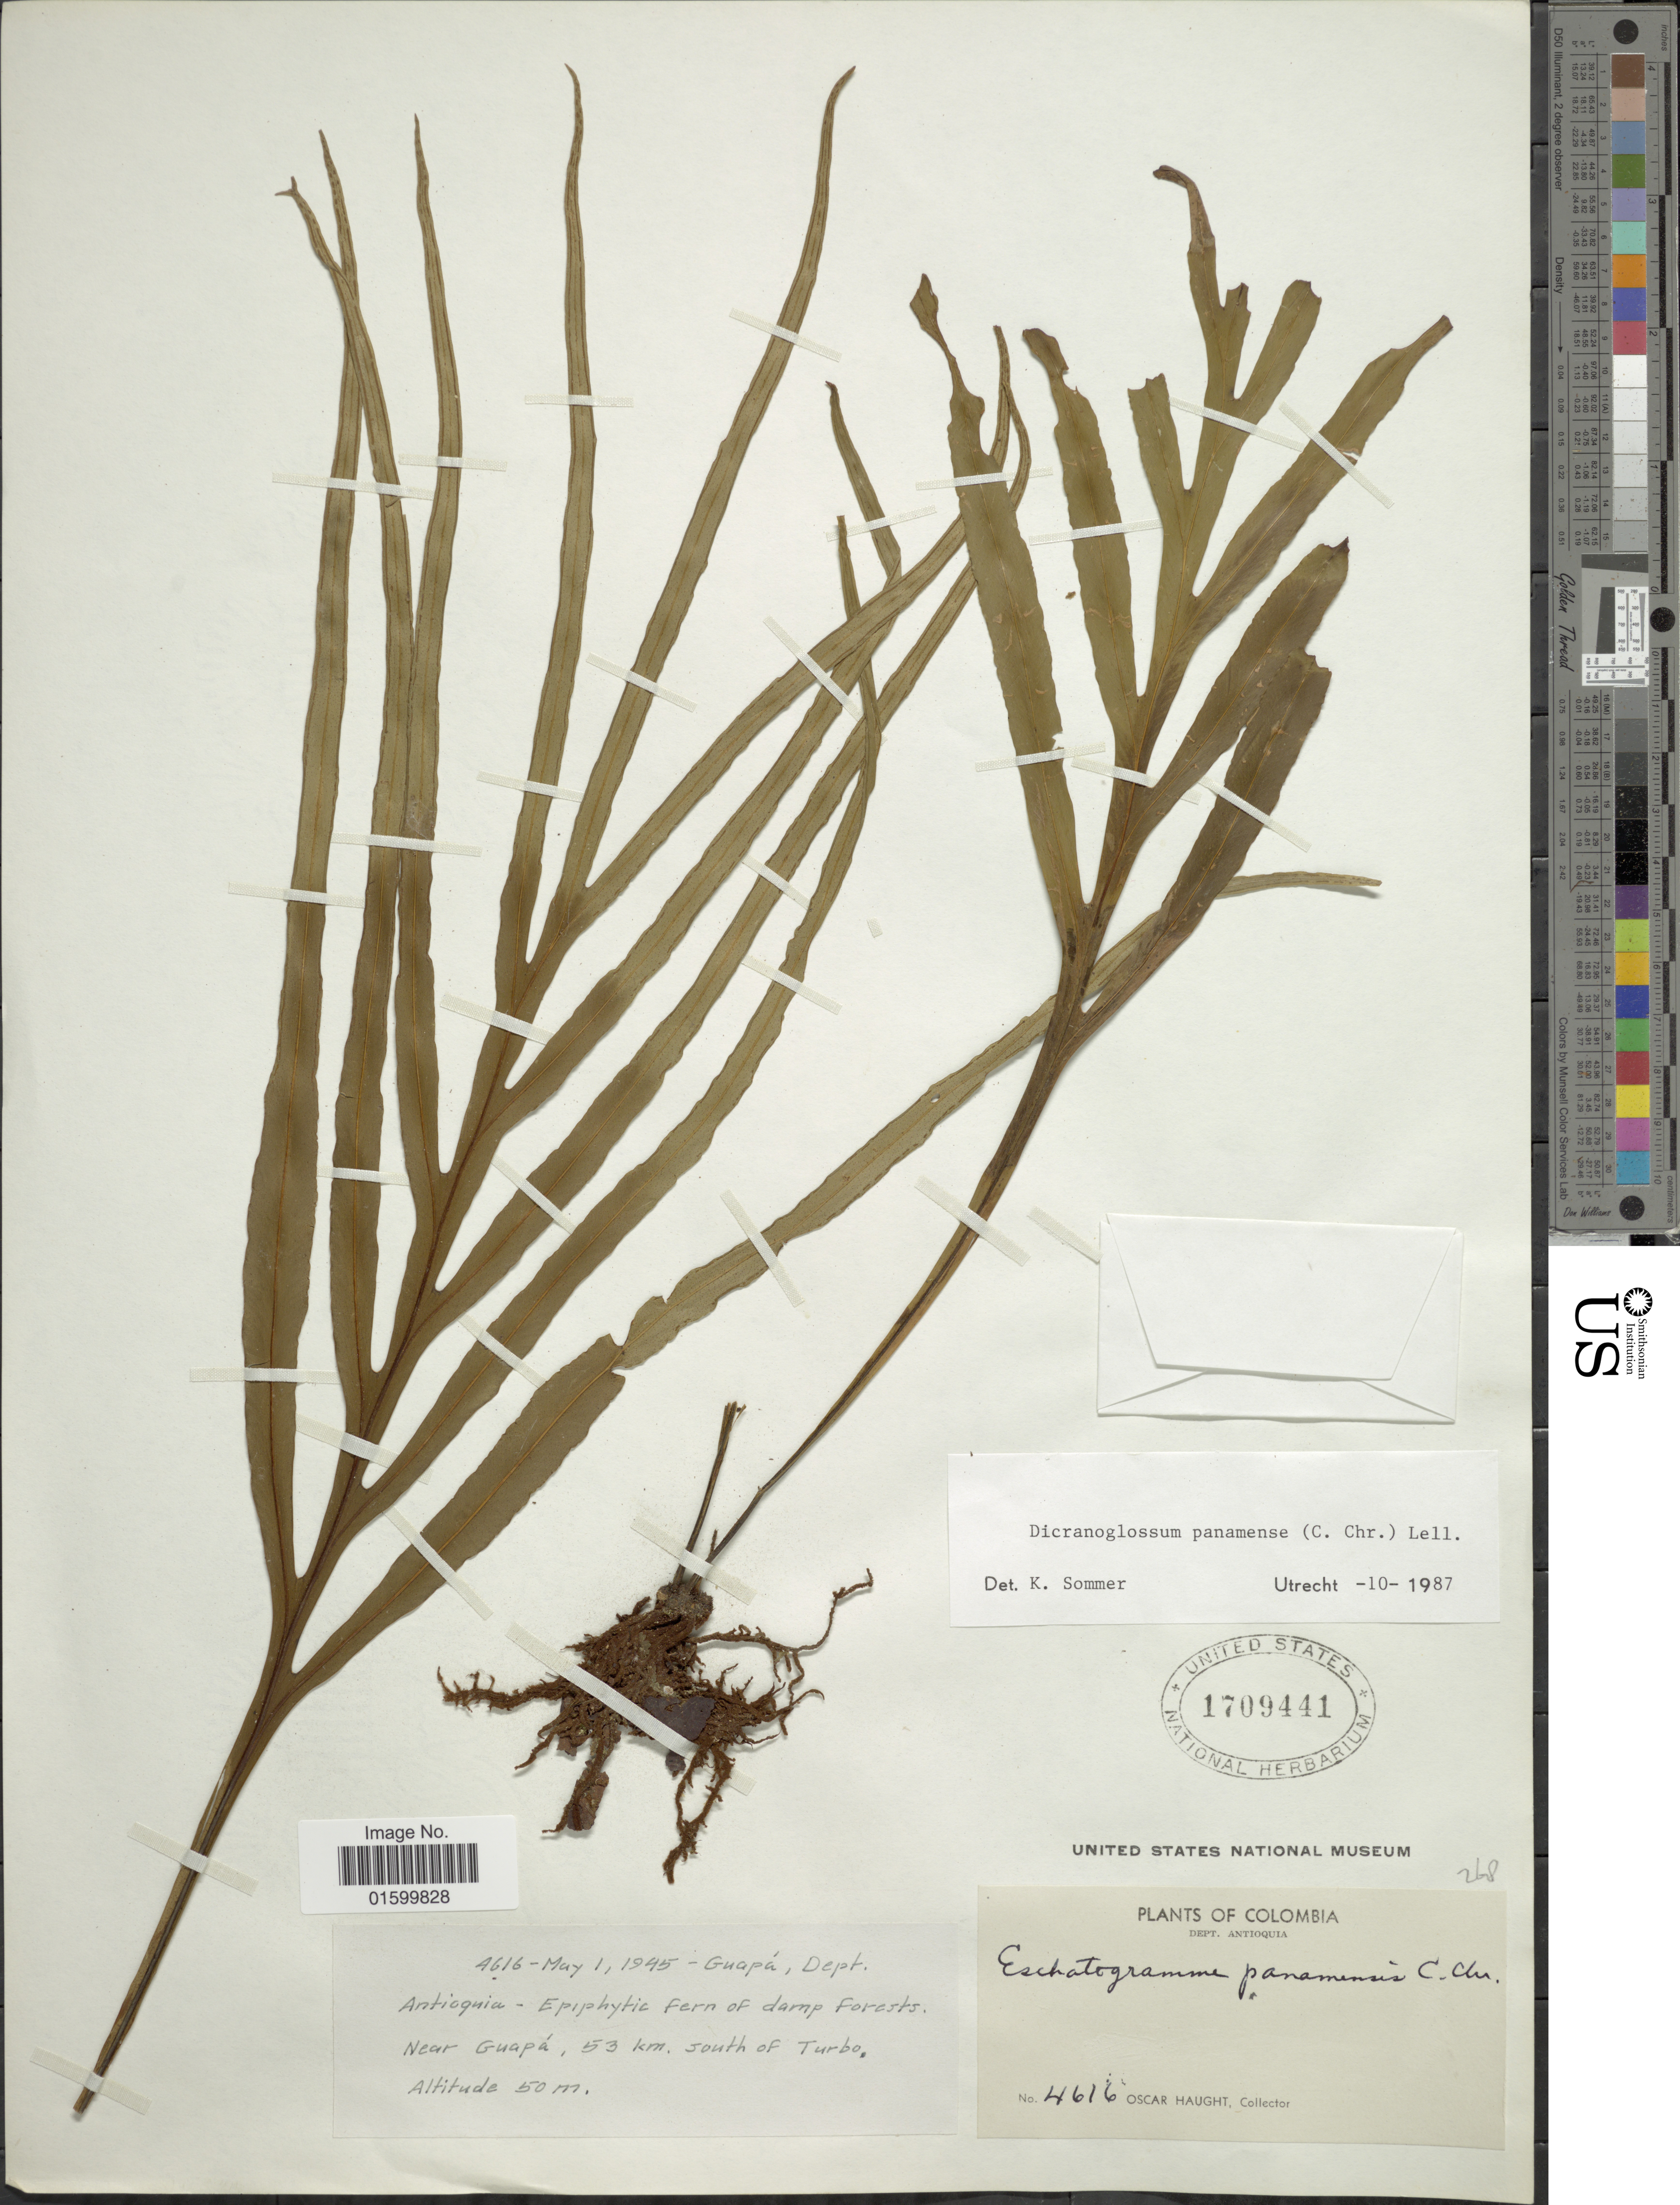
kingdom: Plantae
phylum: Tracheophyta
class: Polypodiopsida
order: Polypodiales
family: Polypodiaceae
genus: Pleopeltis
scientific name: Pleopeltis panamensis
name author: (Weath.) Pic. Serm.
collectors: O. Haught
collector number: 4616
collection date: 1945-05-01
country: Colombia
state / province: Antioquia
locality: Dept. Antioquia, Guapa, near Guapa, 53 km south of Turbo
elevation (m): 50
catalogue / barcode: US 1709441